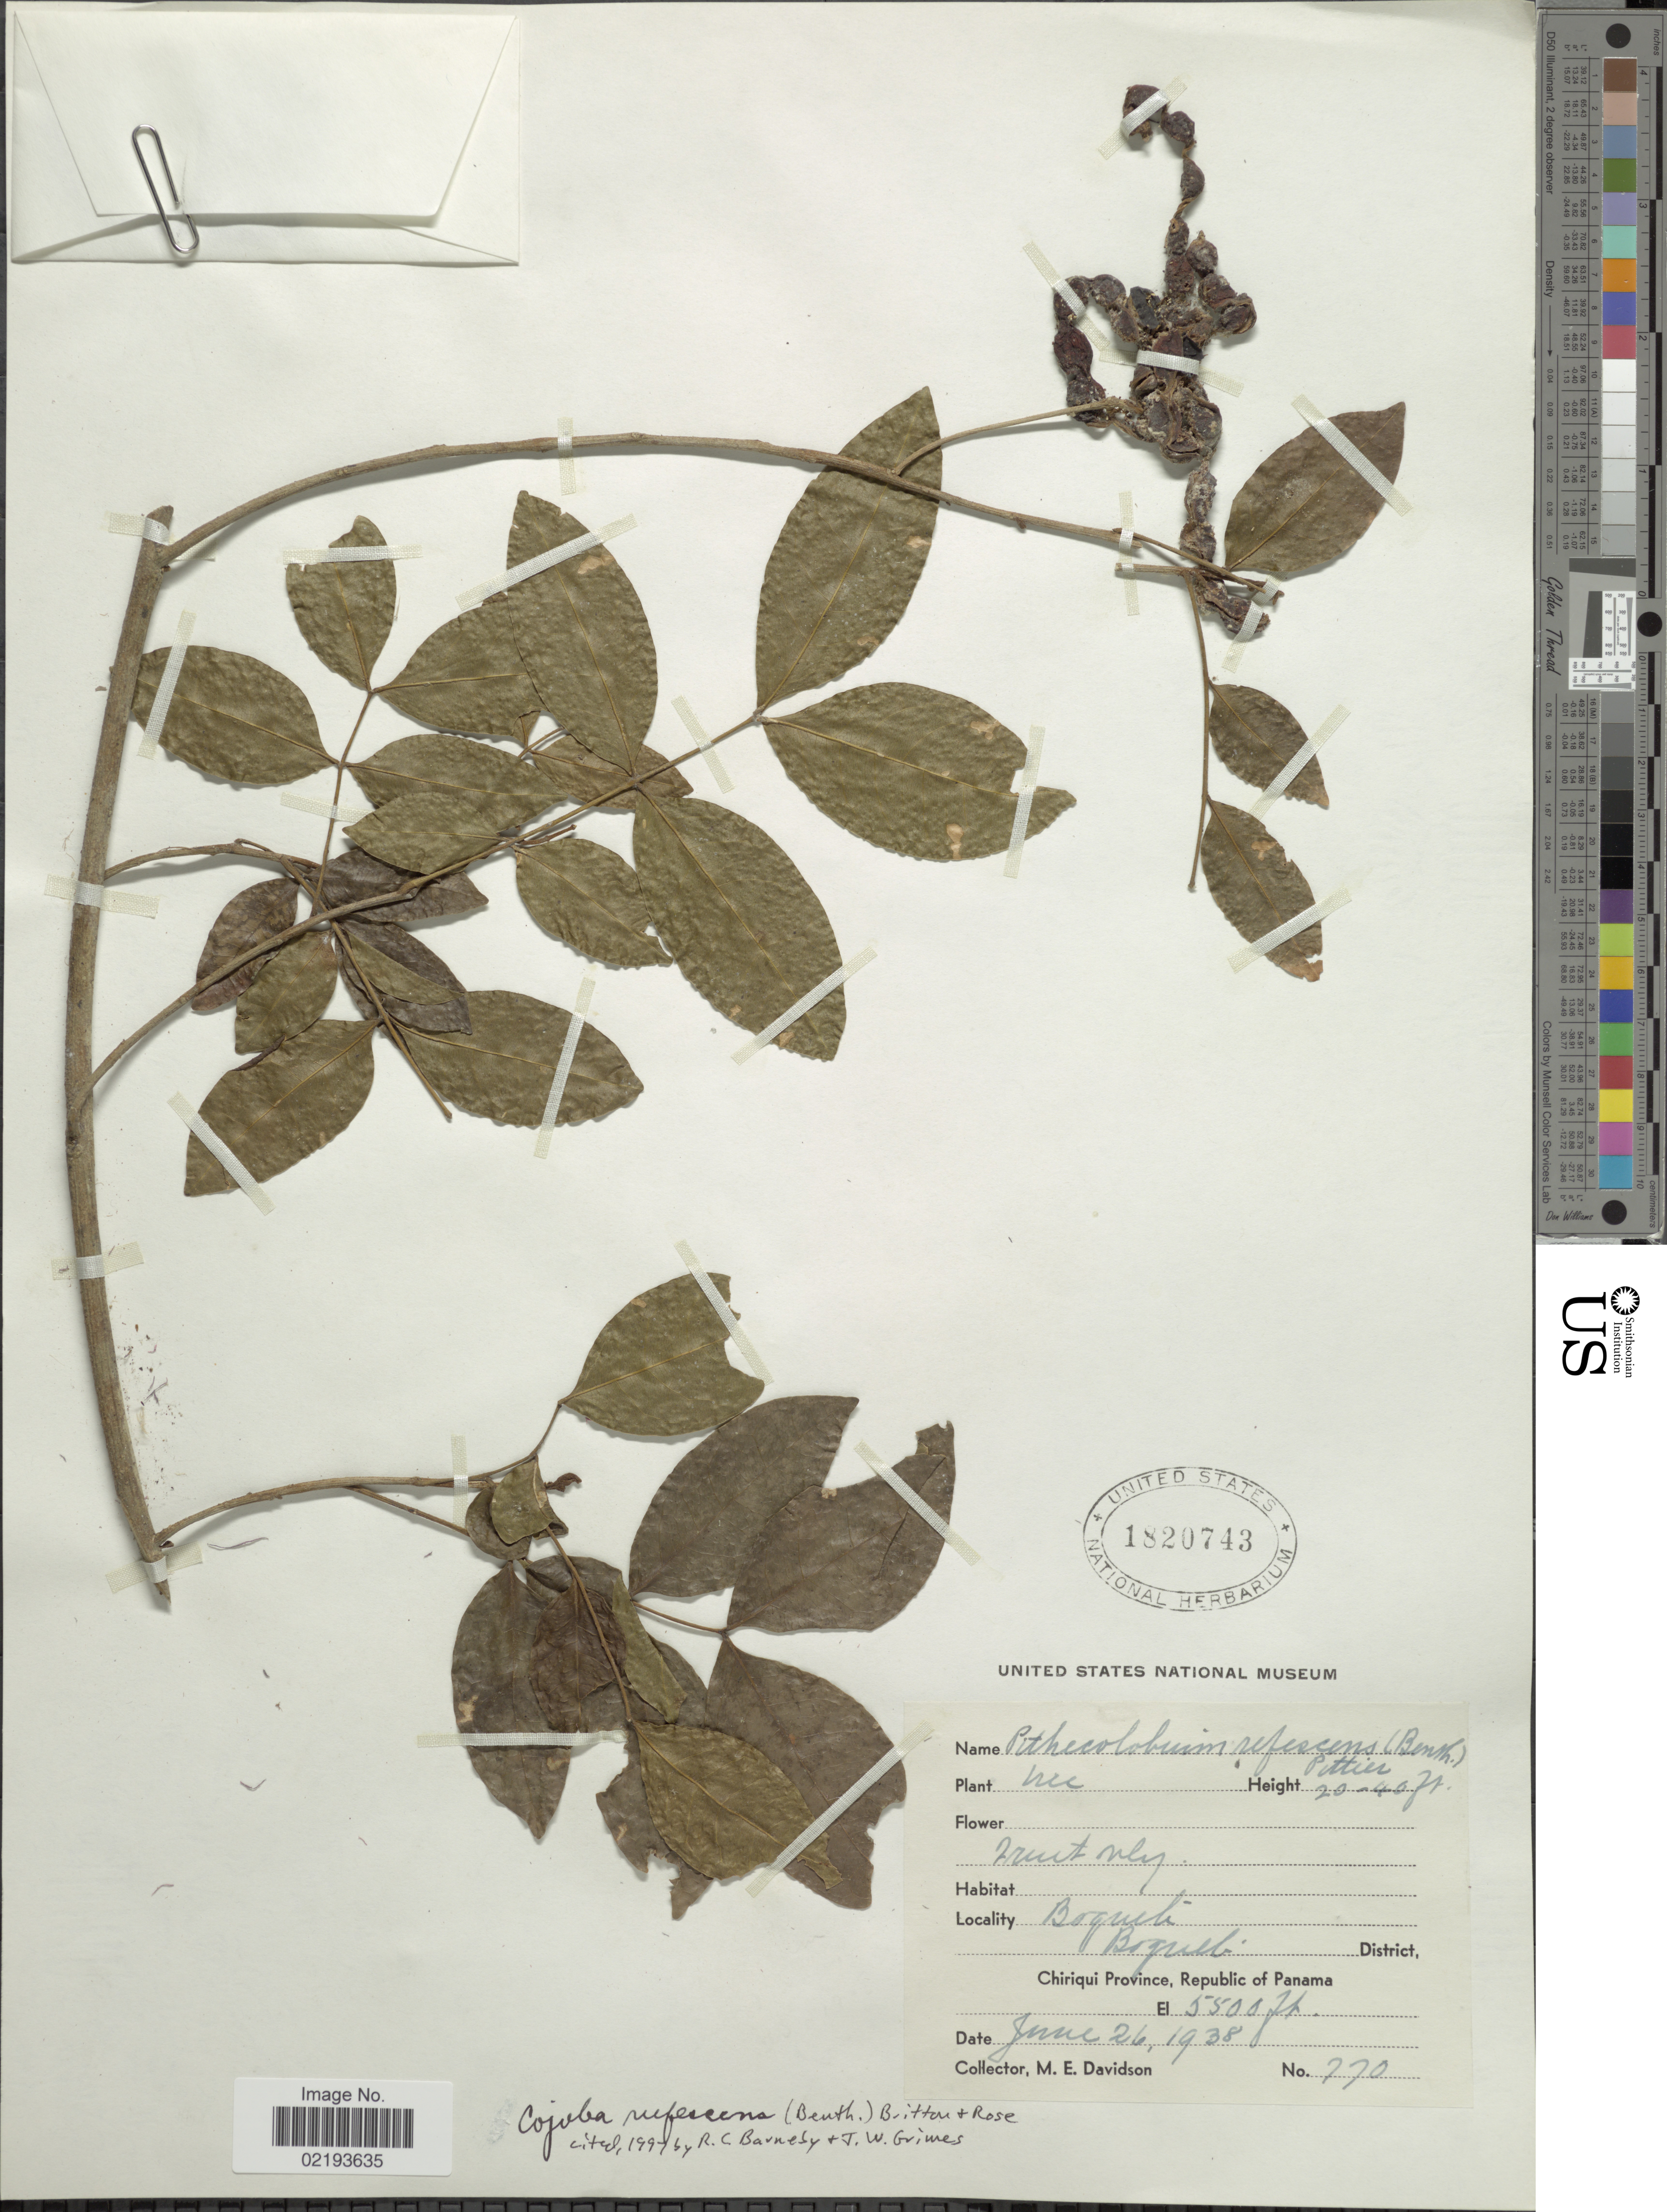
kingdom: Plantae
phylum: Tracheophyta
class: Magnoliopsida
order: Fabales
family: Fabaceae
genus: Cojoba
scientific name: Cojoba rufescens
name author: (Benth.) Britton & Rose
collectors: M. E. Davidson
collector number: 770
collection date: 1938-06-26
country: Panama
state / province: Chiriqui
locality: Boquete, Boquete District, Republic of Panama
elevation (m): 1676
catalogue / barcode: US 1820743